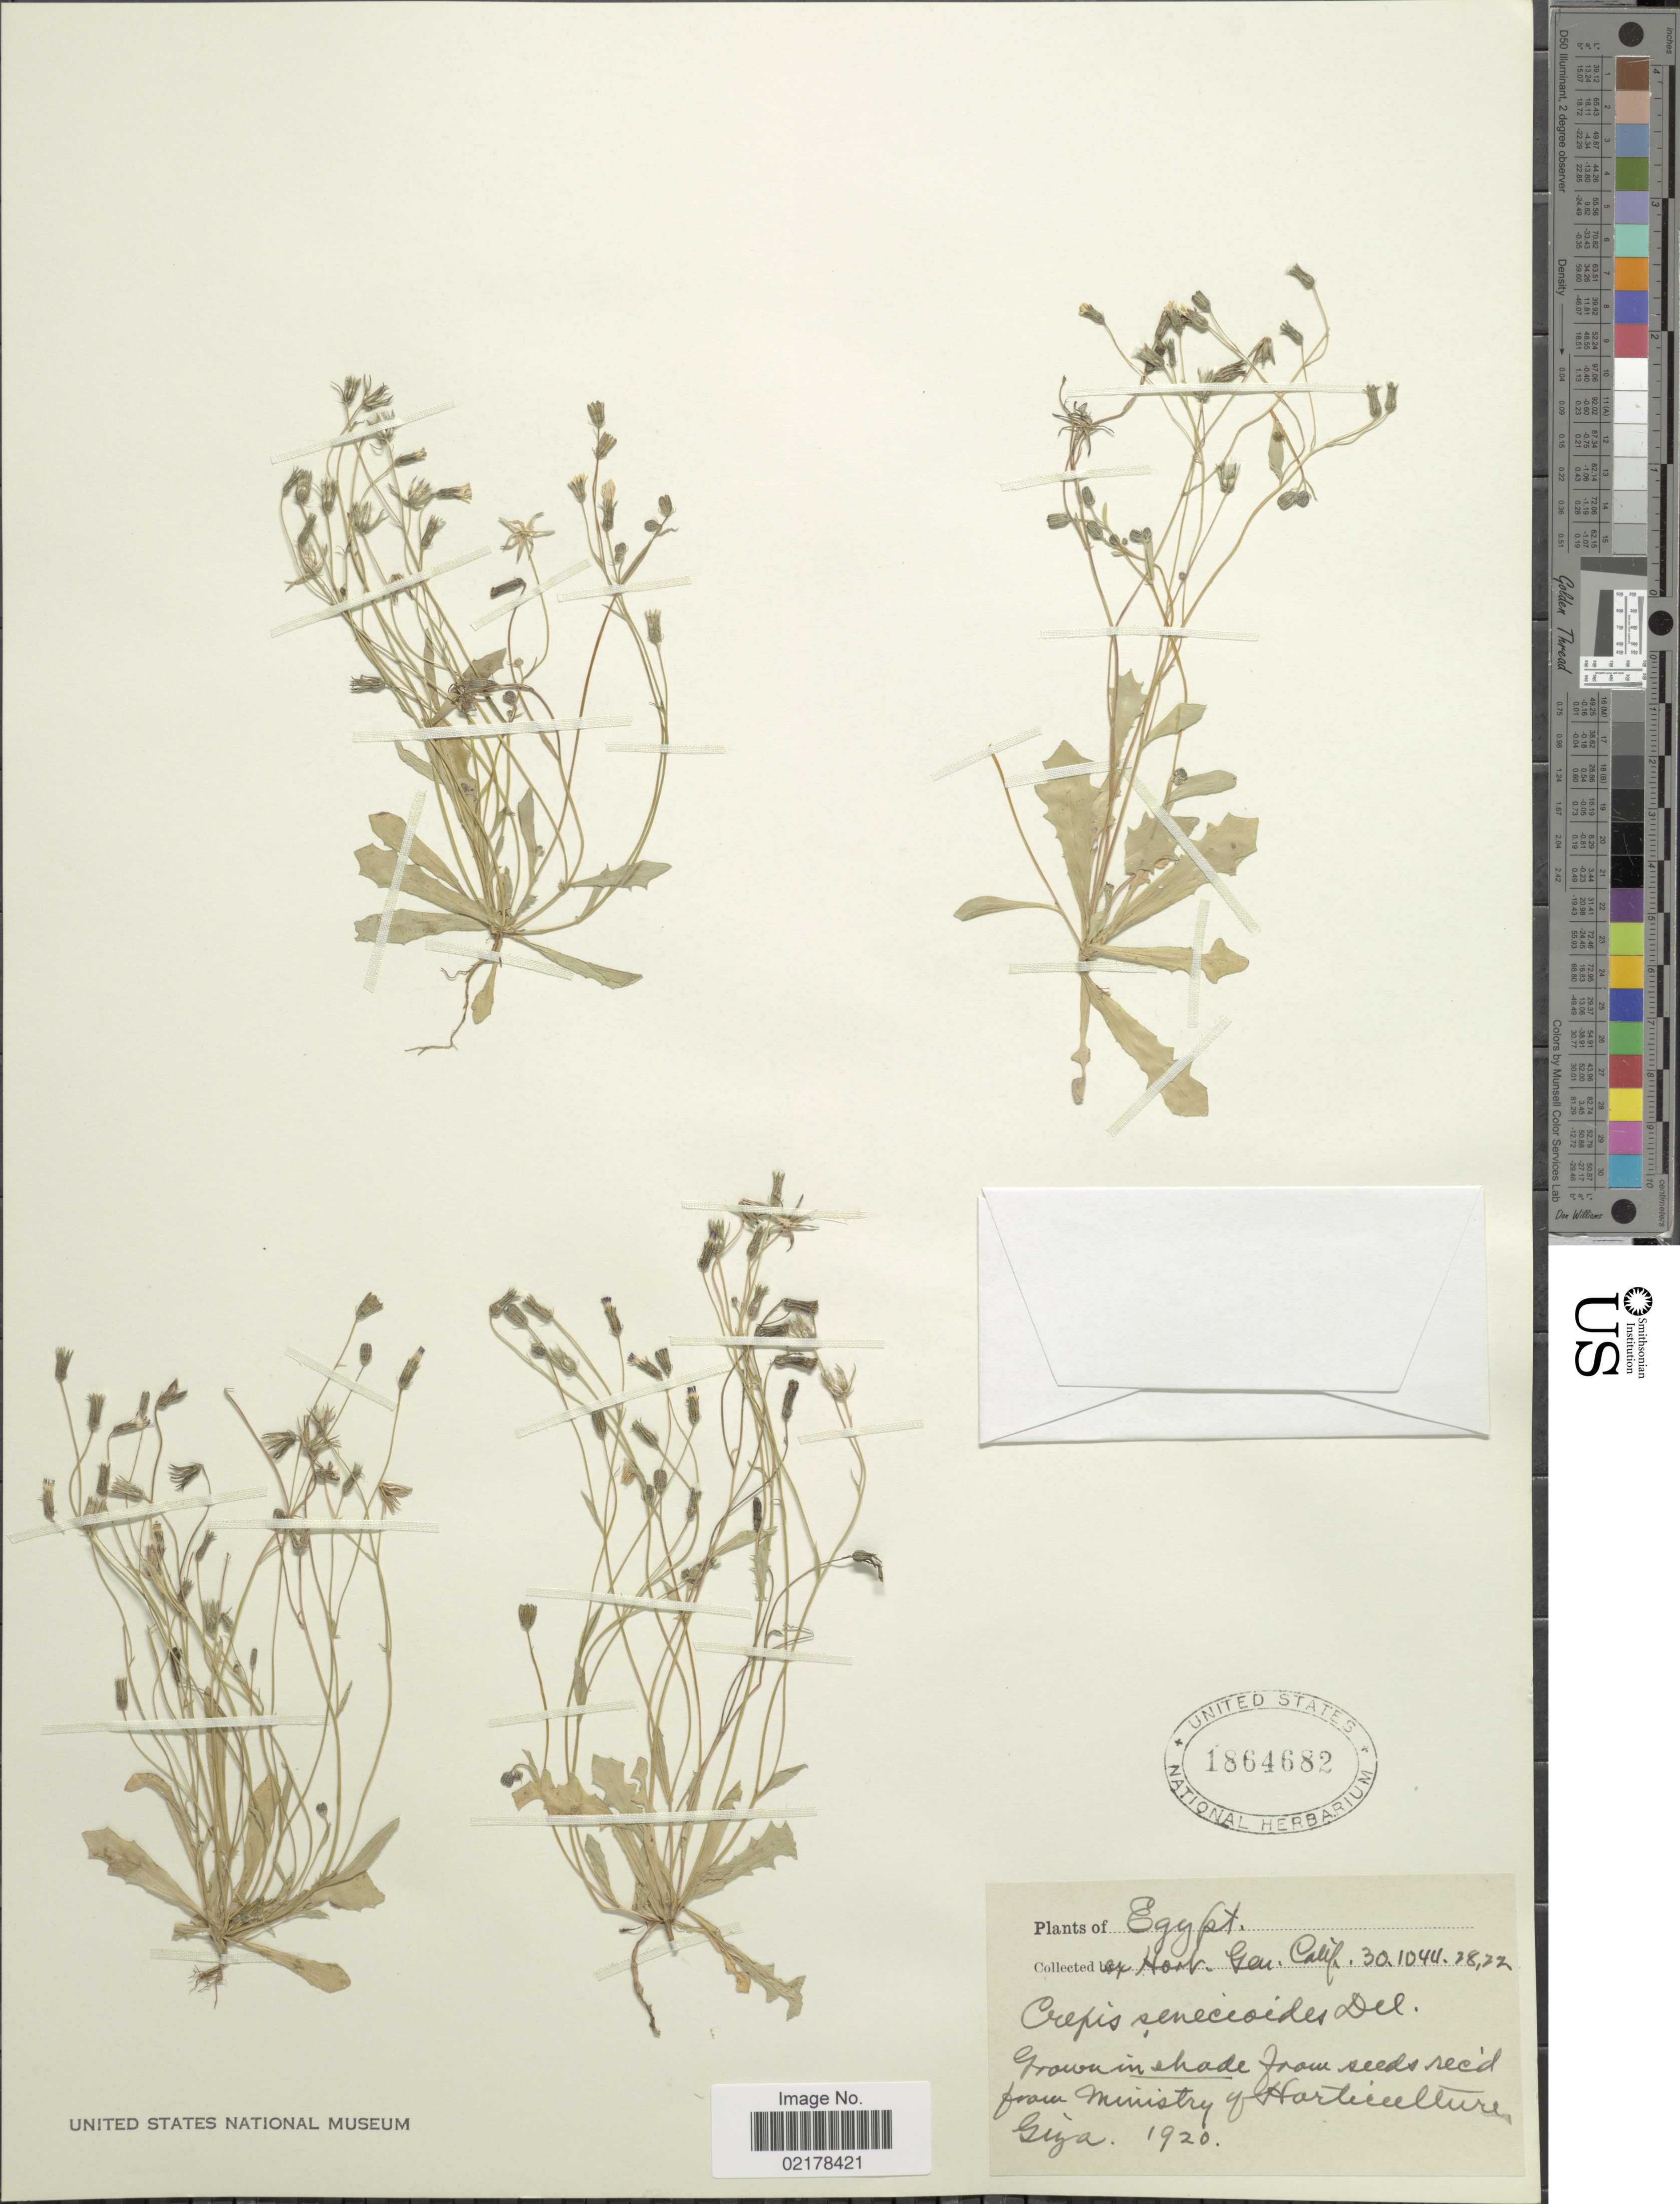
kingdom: Plantae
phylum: Tracheophyta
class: Magnoliopsida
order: Asterales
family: Asteraceae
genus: Crepis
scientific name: Crepis senecioides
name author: Delile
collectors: Ex Hort. Gen. Calif.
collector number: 30.1044.28,22?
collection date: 1920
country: Egypt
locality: Egypt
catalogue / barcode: US 1864682